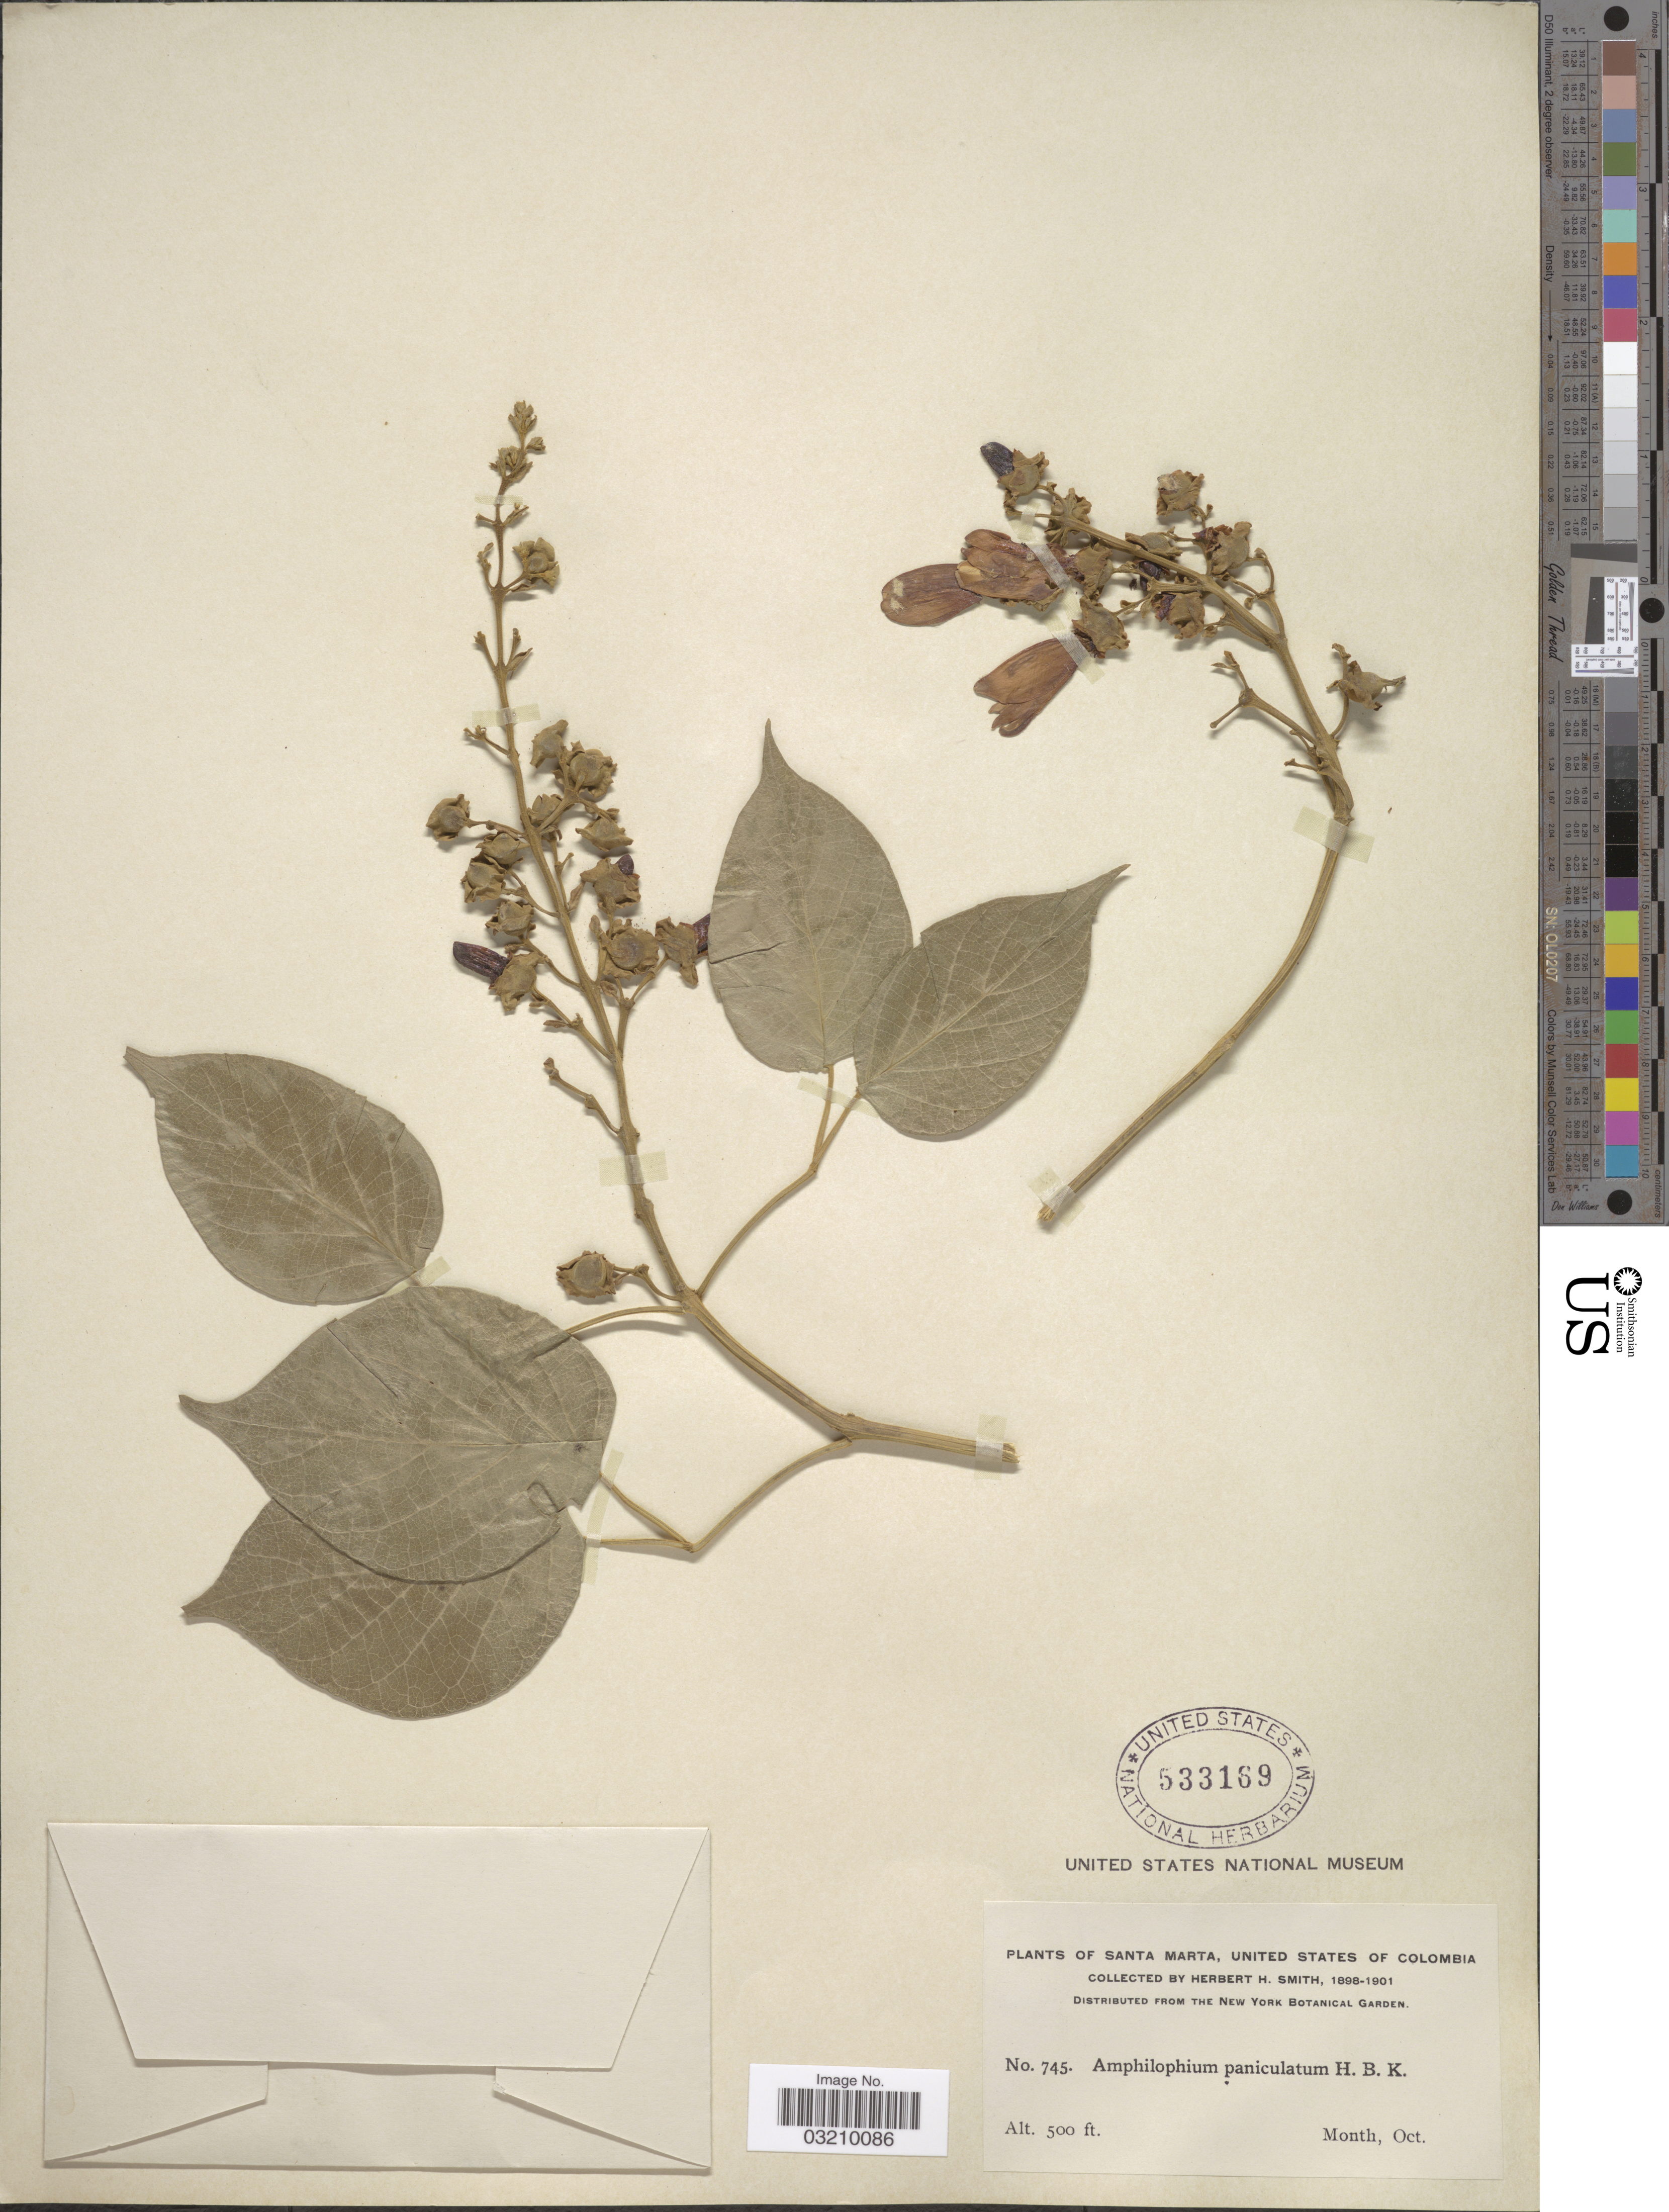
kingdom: Plantae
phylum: Tracheophyta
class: Magnoliopsida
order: Lamiales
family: Bignoniaceae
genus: Amphilophium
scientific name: Amphilophium paniculatum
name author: (L.) Kunth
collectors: Herbert H. Smith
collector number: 745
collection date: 1898-10/1901-10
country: Colombia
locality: Santa Marta.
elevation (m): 152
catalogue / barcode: US 533169